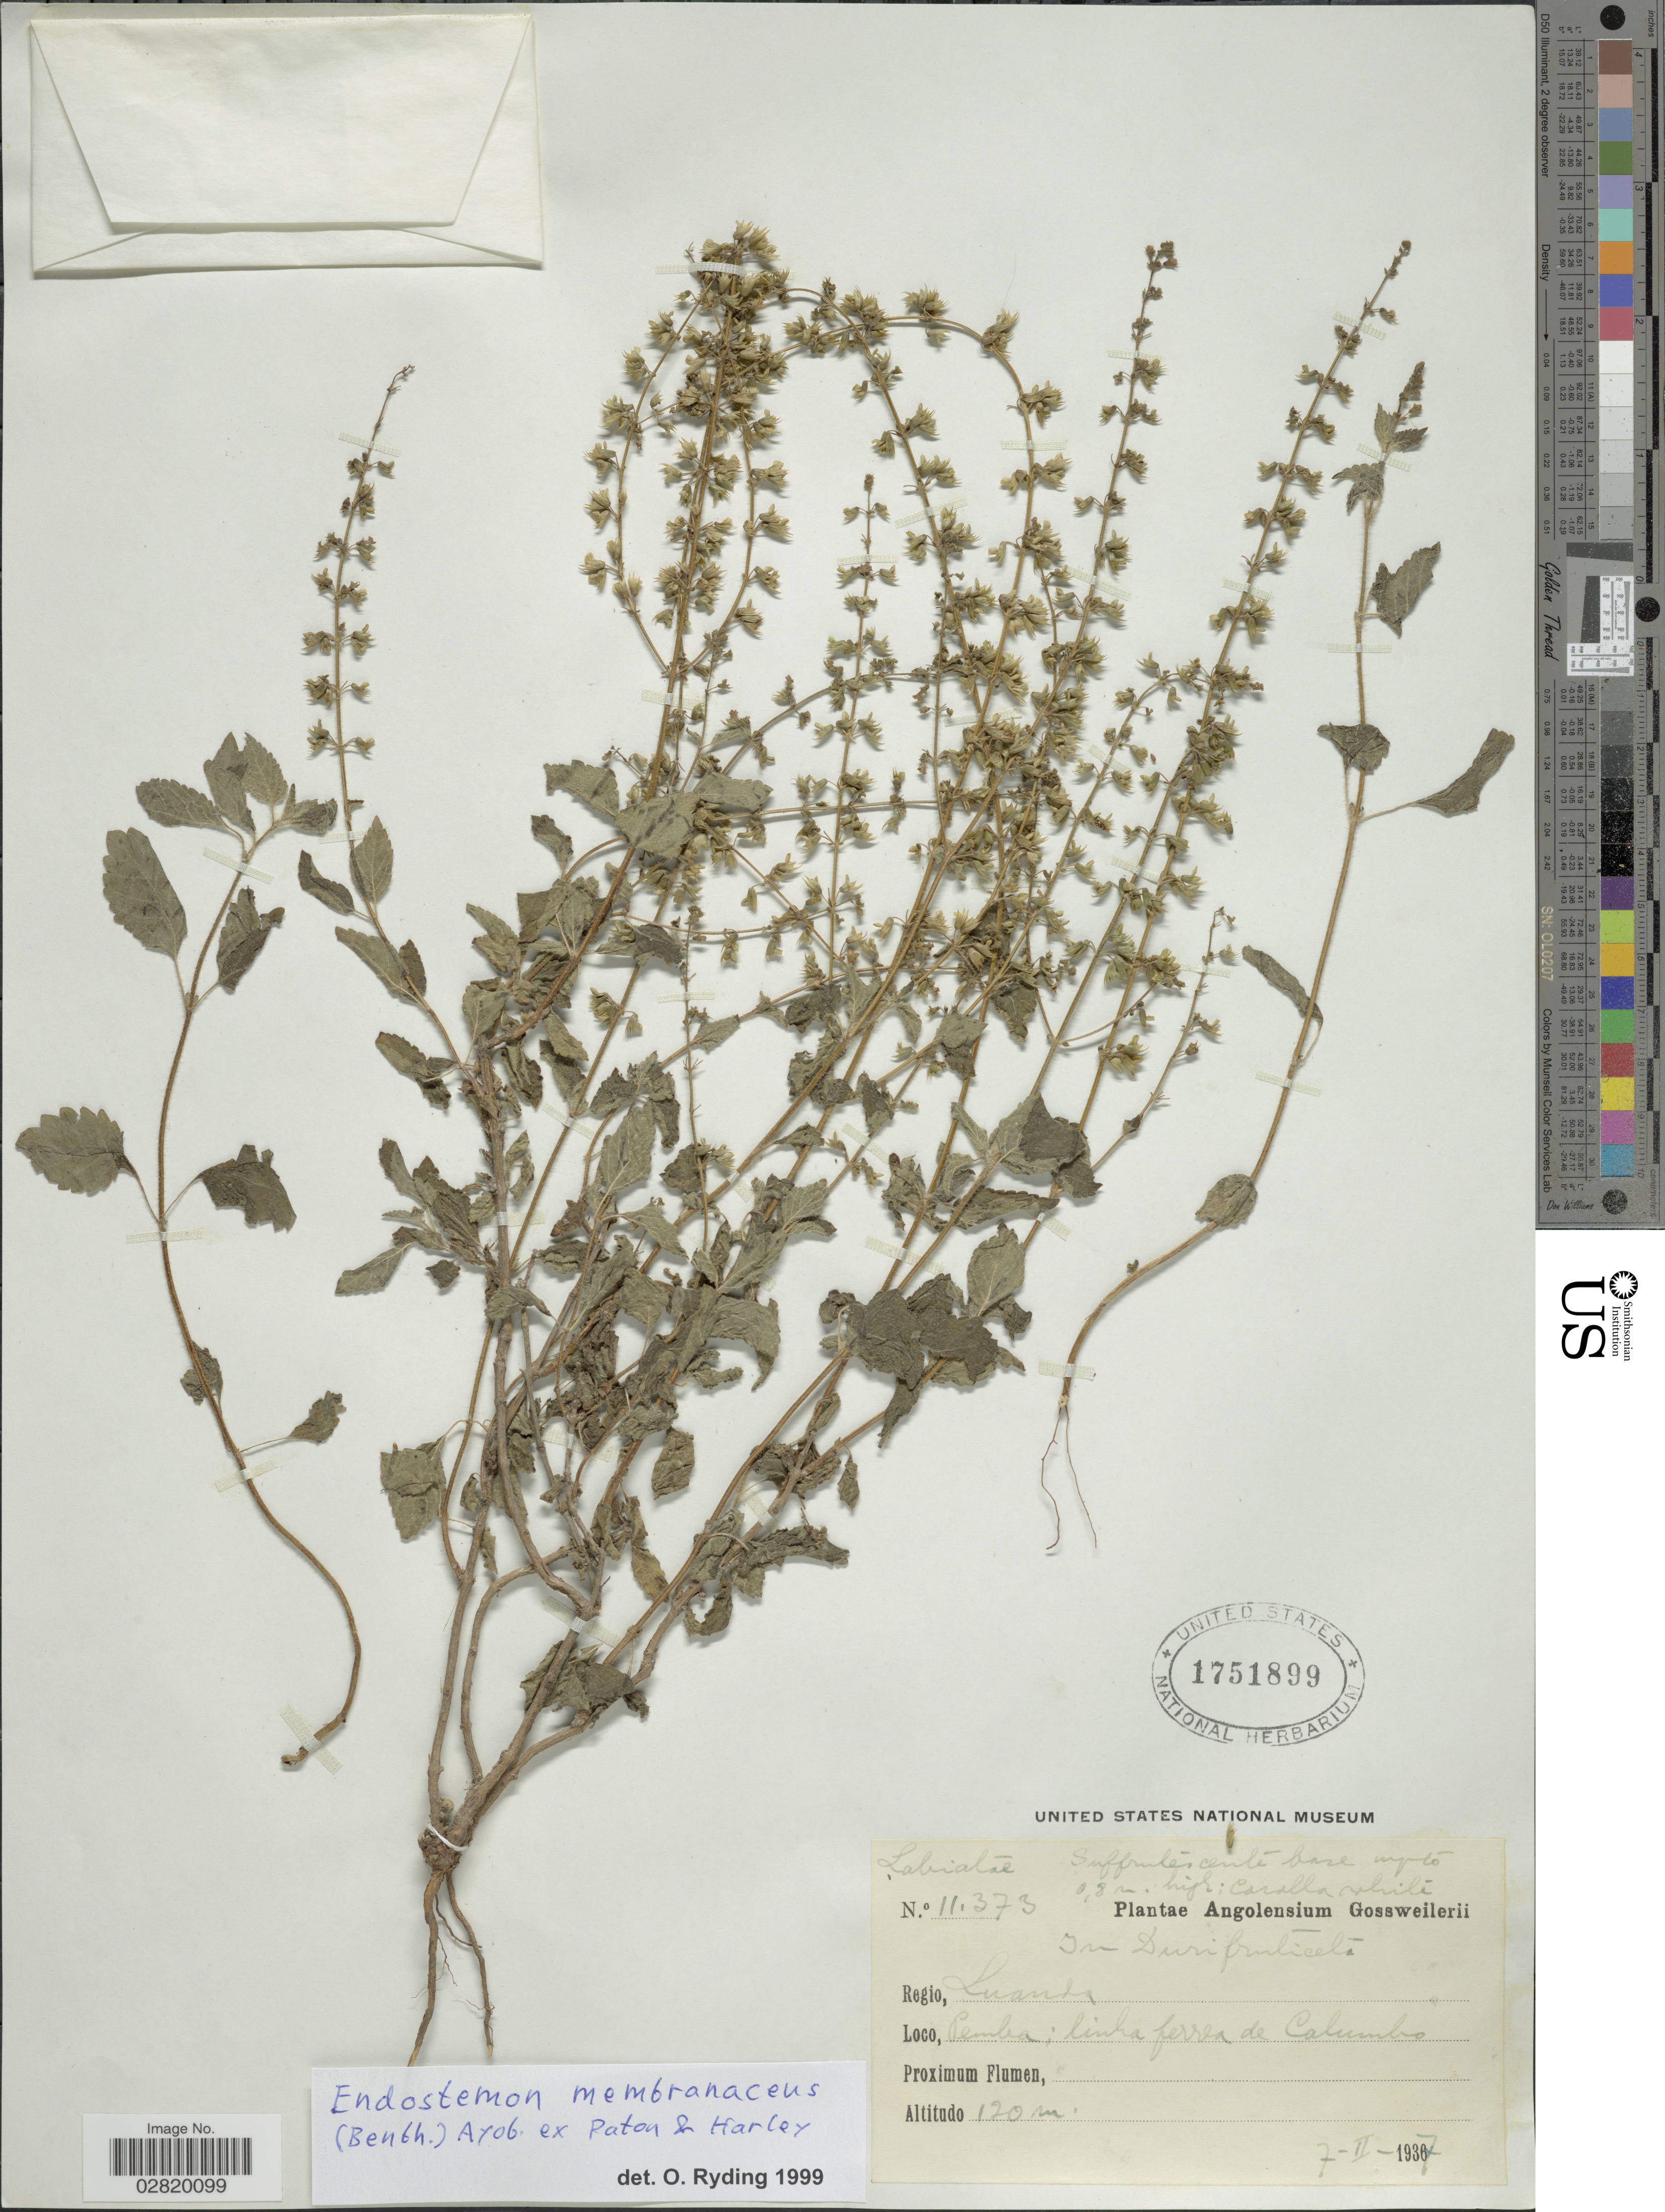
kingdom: Plantae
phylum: Tracheophyta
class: Magnoliopsida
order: Lamiales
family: Lamiaceae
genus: Endostemon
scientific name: Endostemon membranaceus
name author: (Benth.) Ayobangira ex A.J. Paton & Harley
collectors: -. Gossweiler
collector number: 11373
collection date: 1937-02-07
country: Angola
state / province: Luanda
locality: Regio Luanda, Pemba, Linha ferrea de Calumbo.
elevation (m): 120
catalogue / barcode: US 1751899